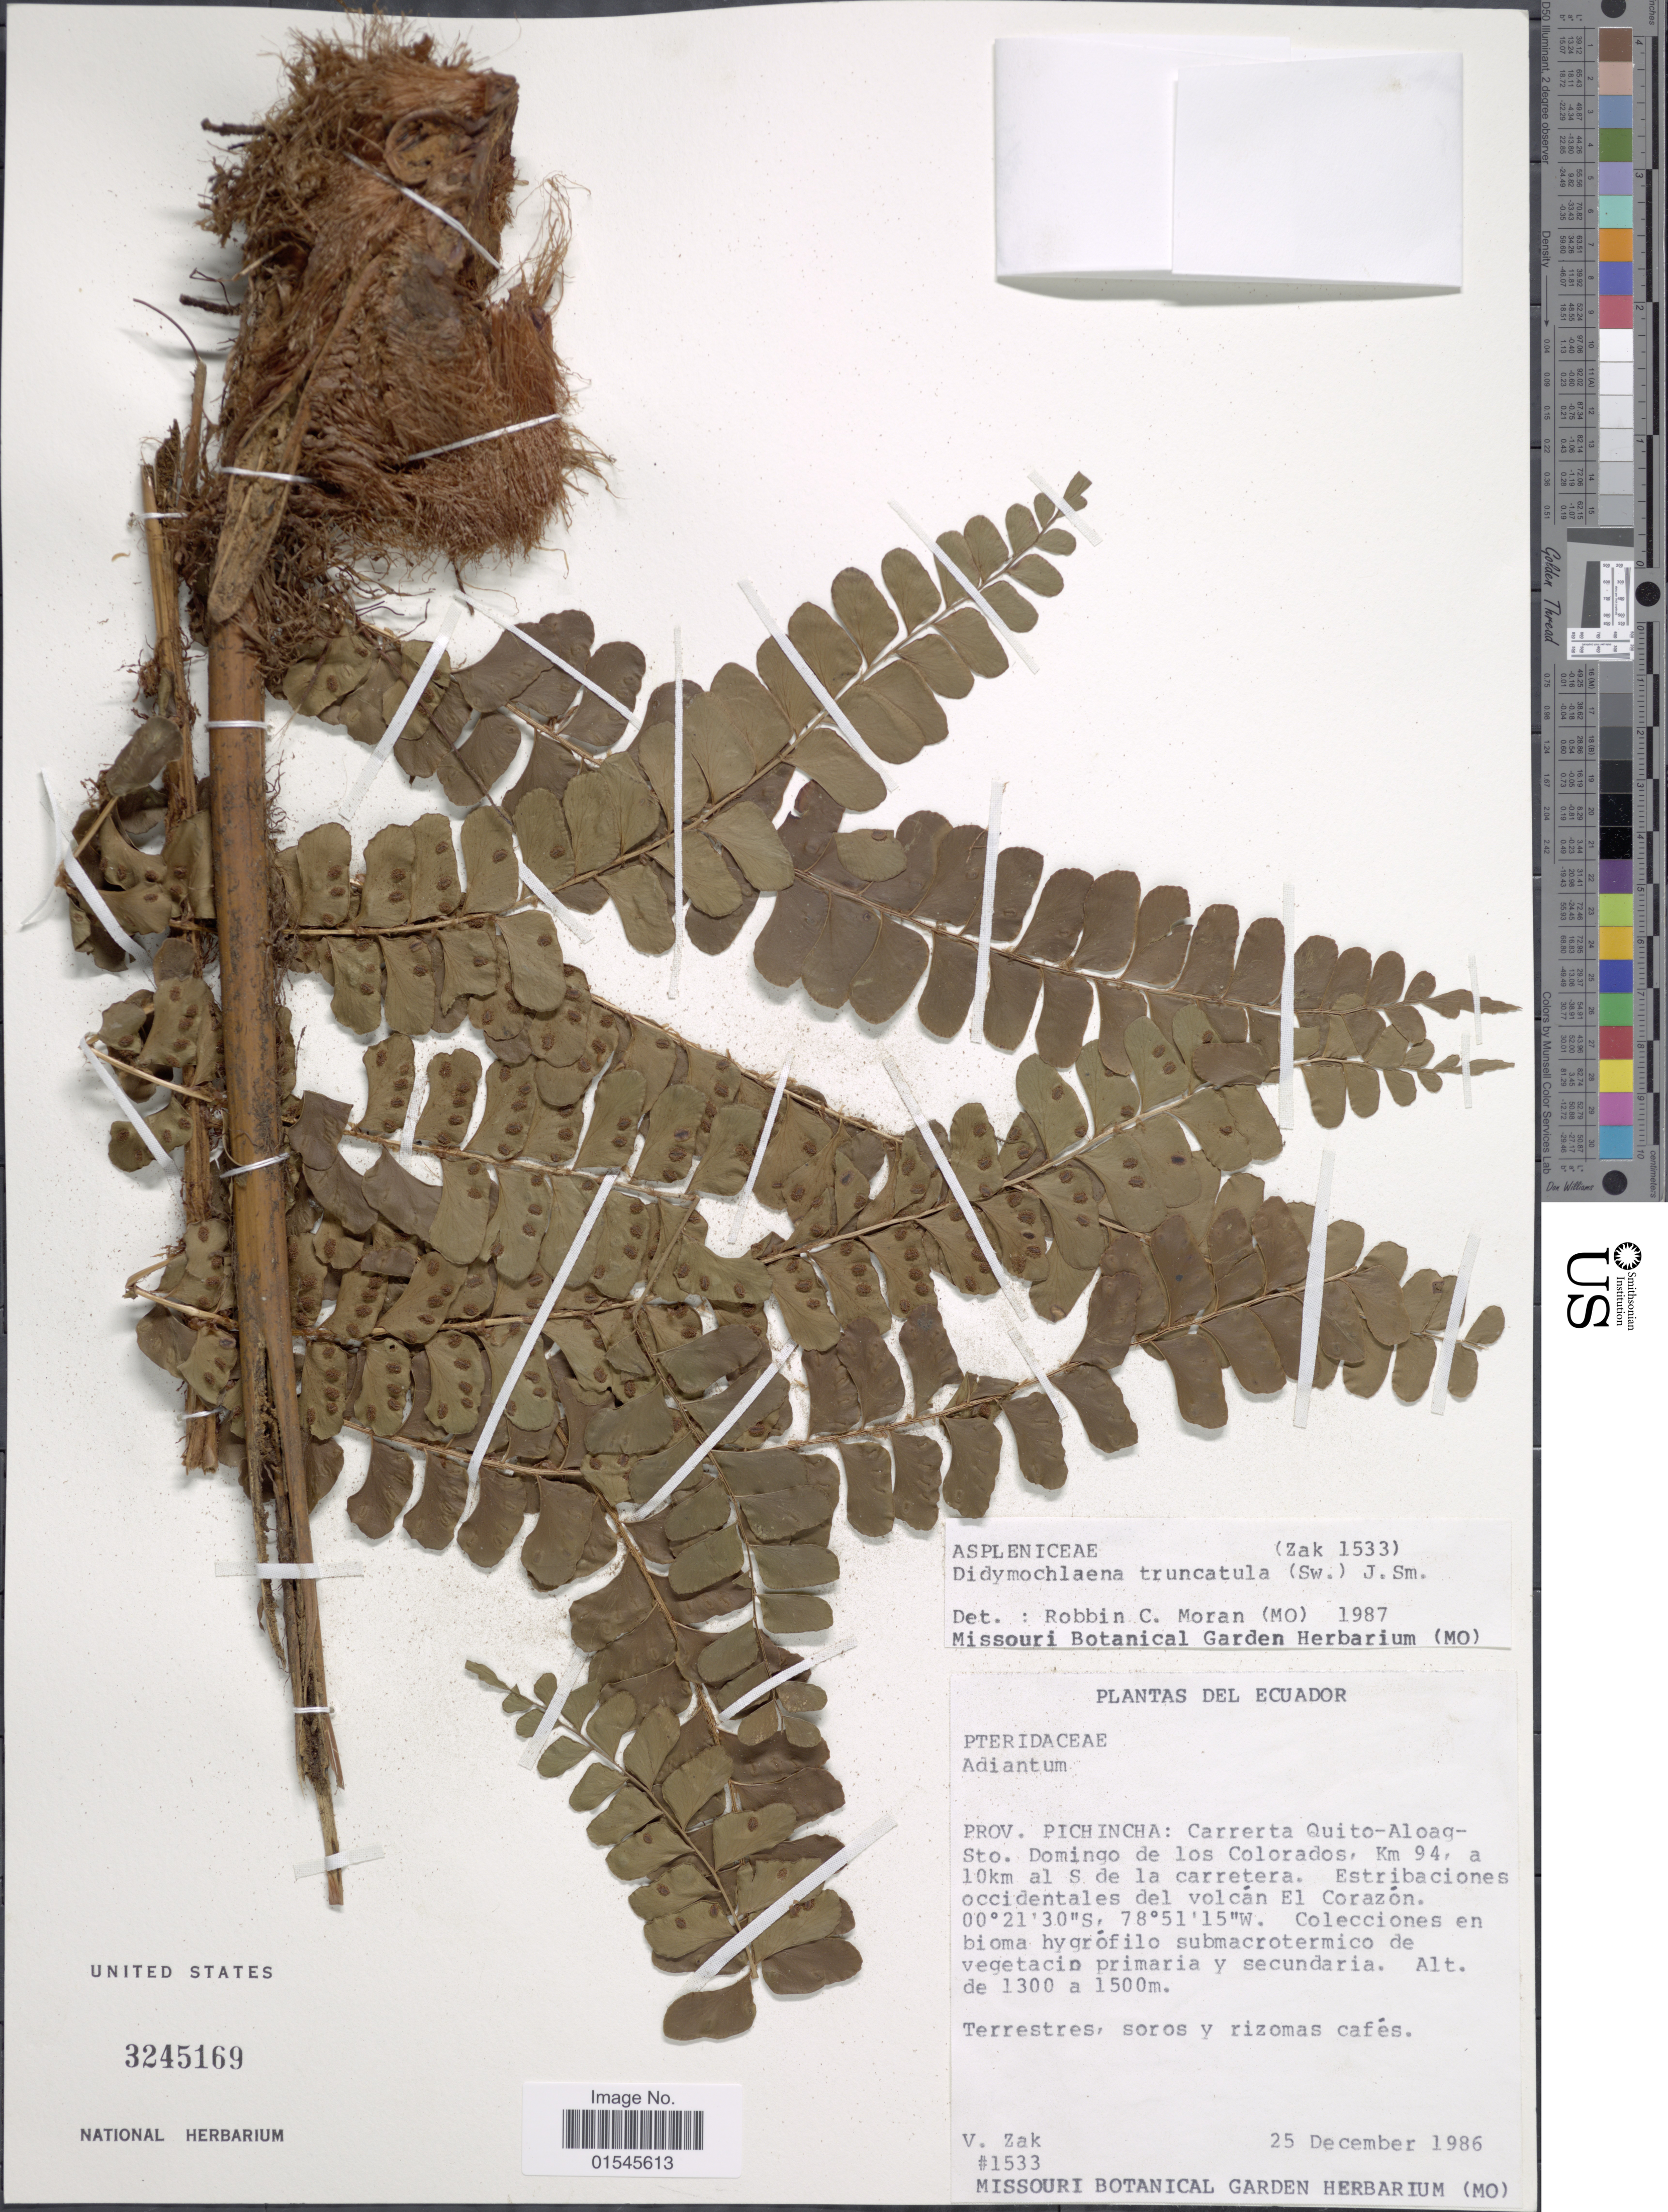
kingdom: Plantae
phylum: Tracheophyta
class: Polypodiopsida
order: Polypodiales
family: Didymochlaenaceae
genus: Didymochlaena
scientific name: Didymochlaena truncatula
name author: (Sw.) J. Sm.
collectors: V. Zak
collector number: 1533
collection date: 1986-12-25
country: Ecuador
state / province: Pichincha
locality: Carretera Quito-Aloag-Sto. Domingo de los Colorados, Km 94, a 10km al S de la carretera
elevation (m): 1300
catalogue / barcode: US 3245169